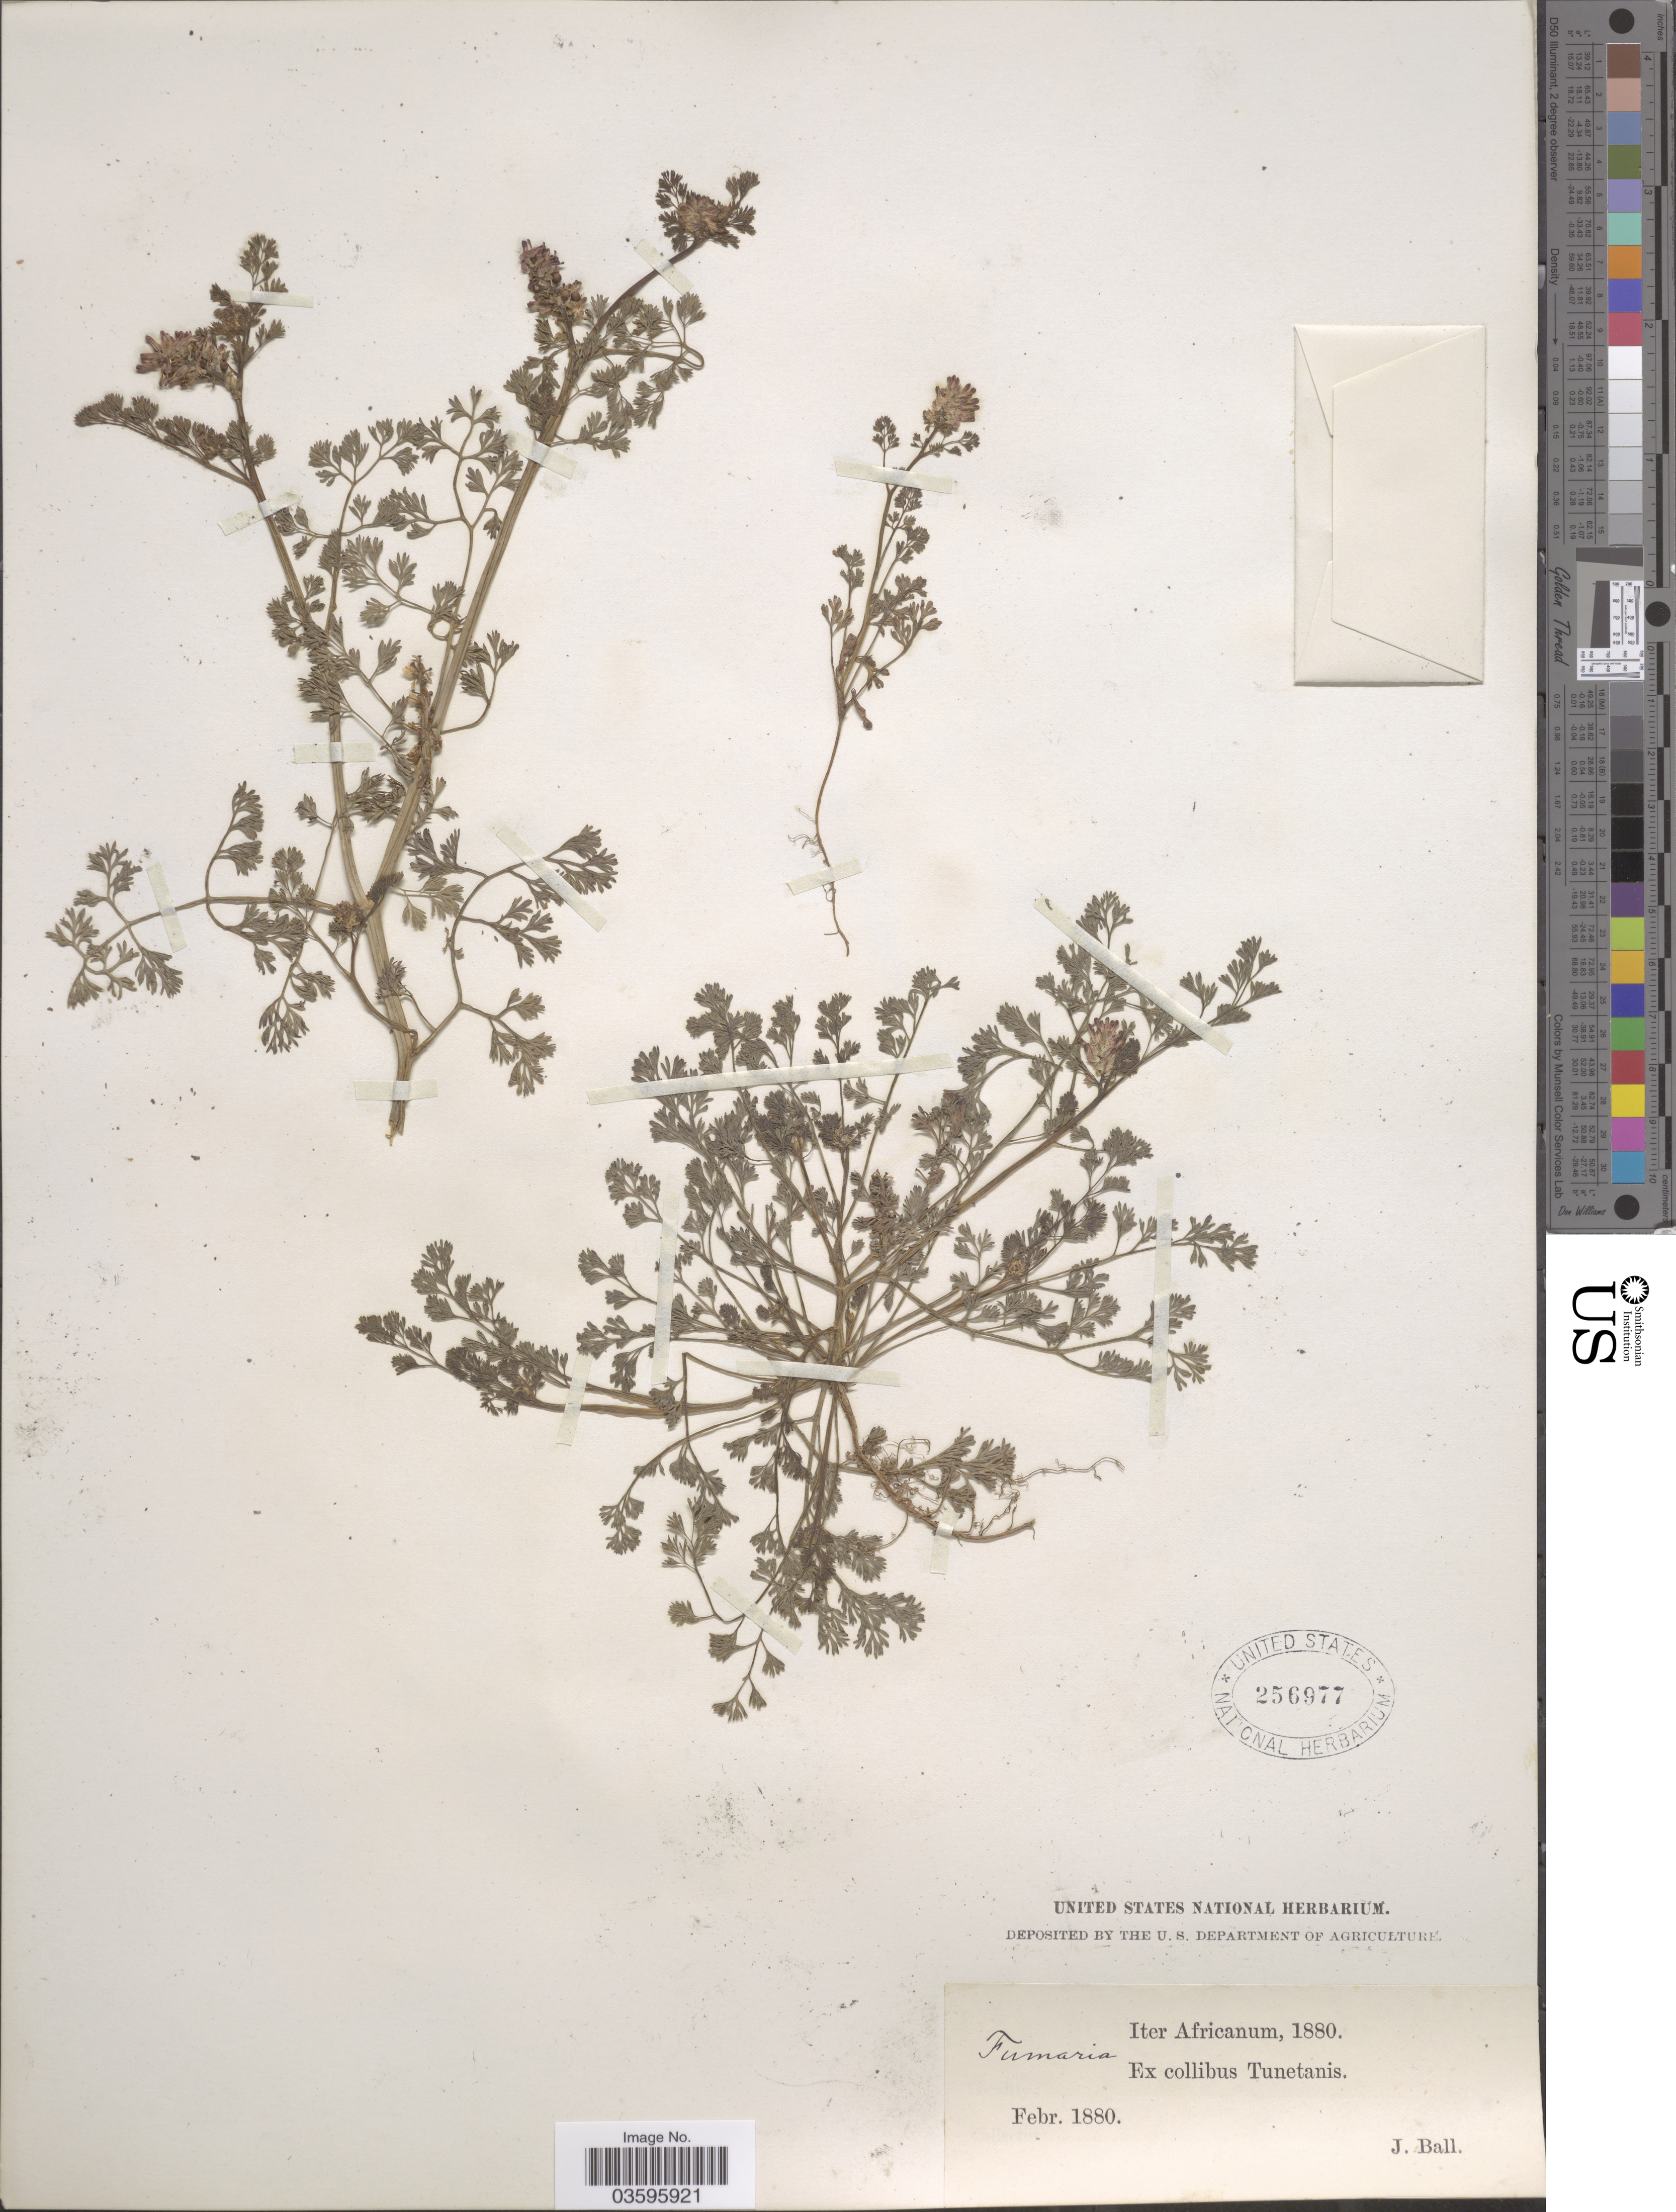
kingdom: Plantae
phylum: Tracheophyta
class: Magnoliopsida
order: Ranunculales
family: Papaveraceae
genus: Fumaria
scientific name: Fumaria sp.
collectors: J. Ball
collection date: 1880-02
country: Tunisia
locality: Iter Africanum. Ex collibus Tunetanis.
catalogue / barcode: US 256977